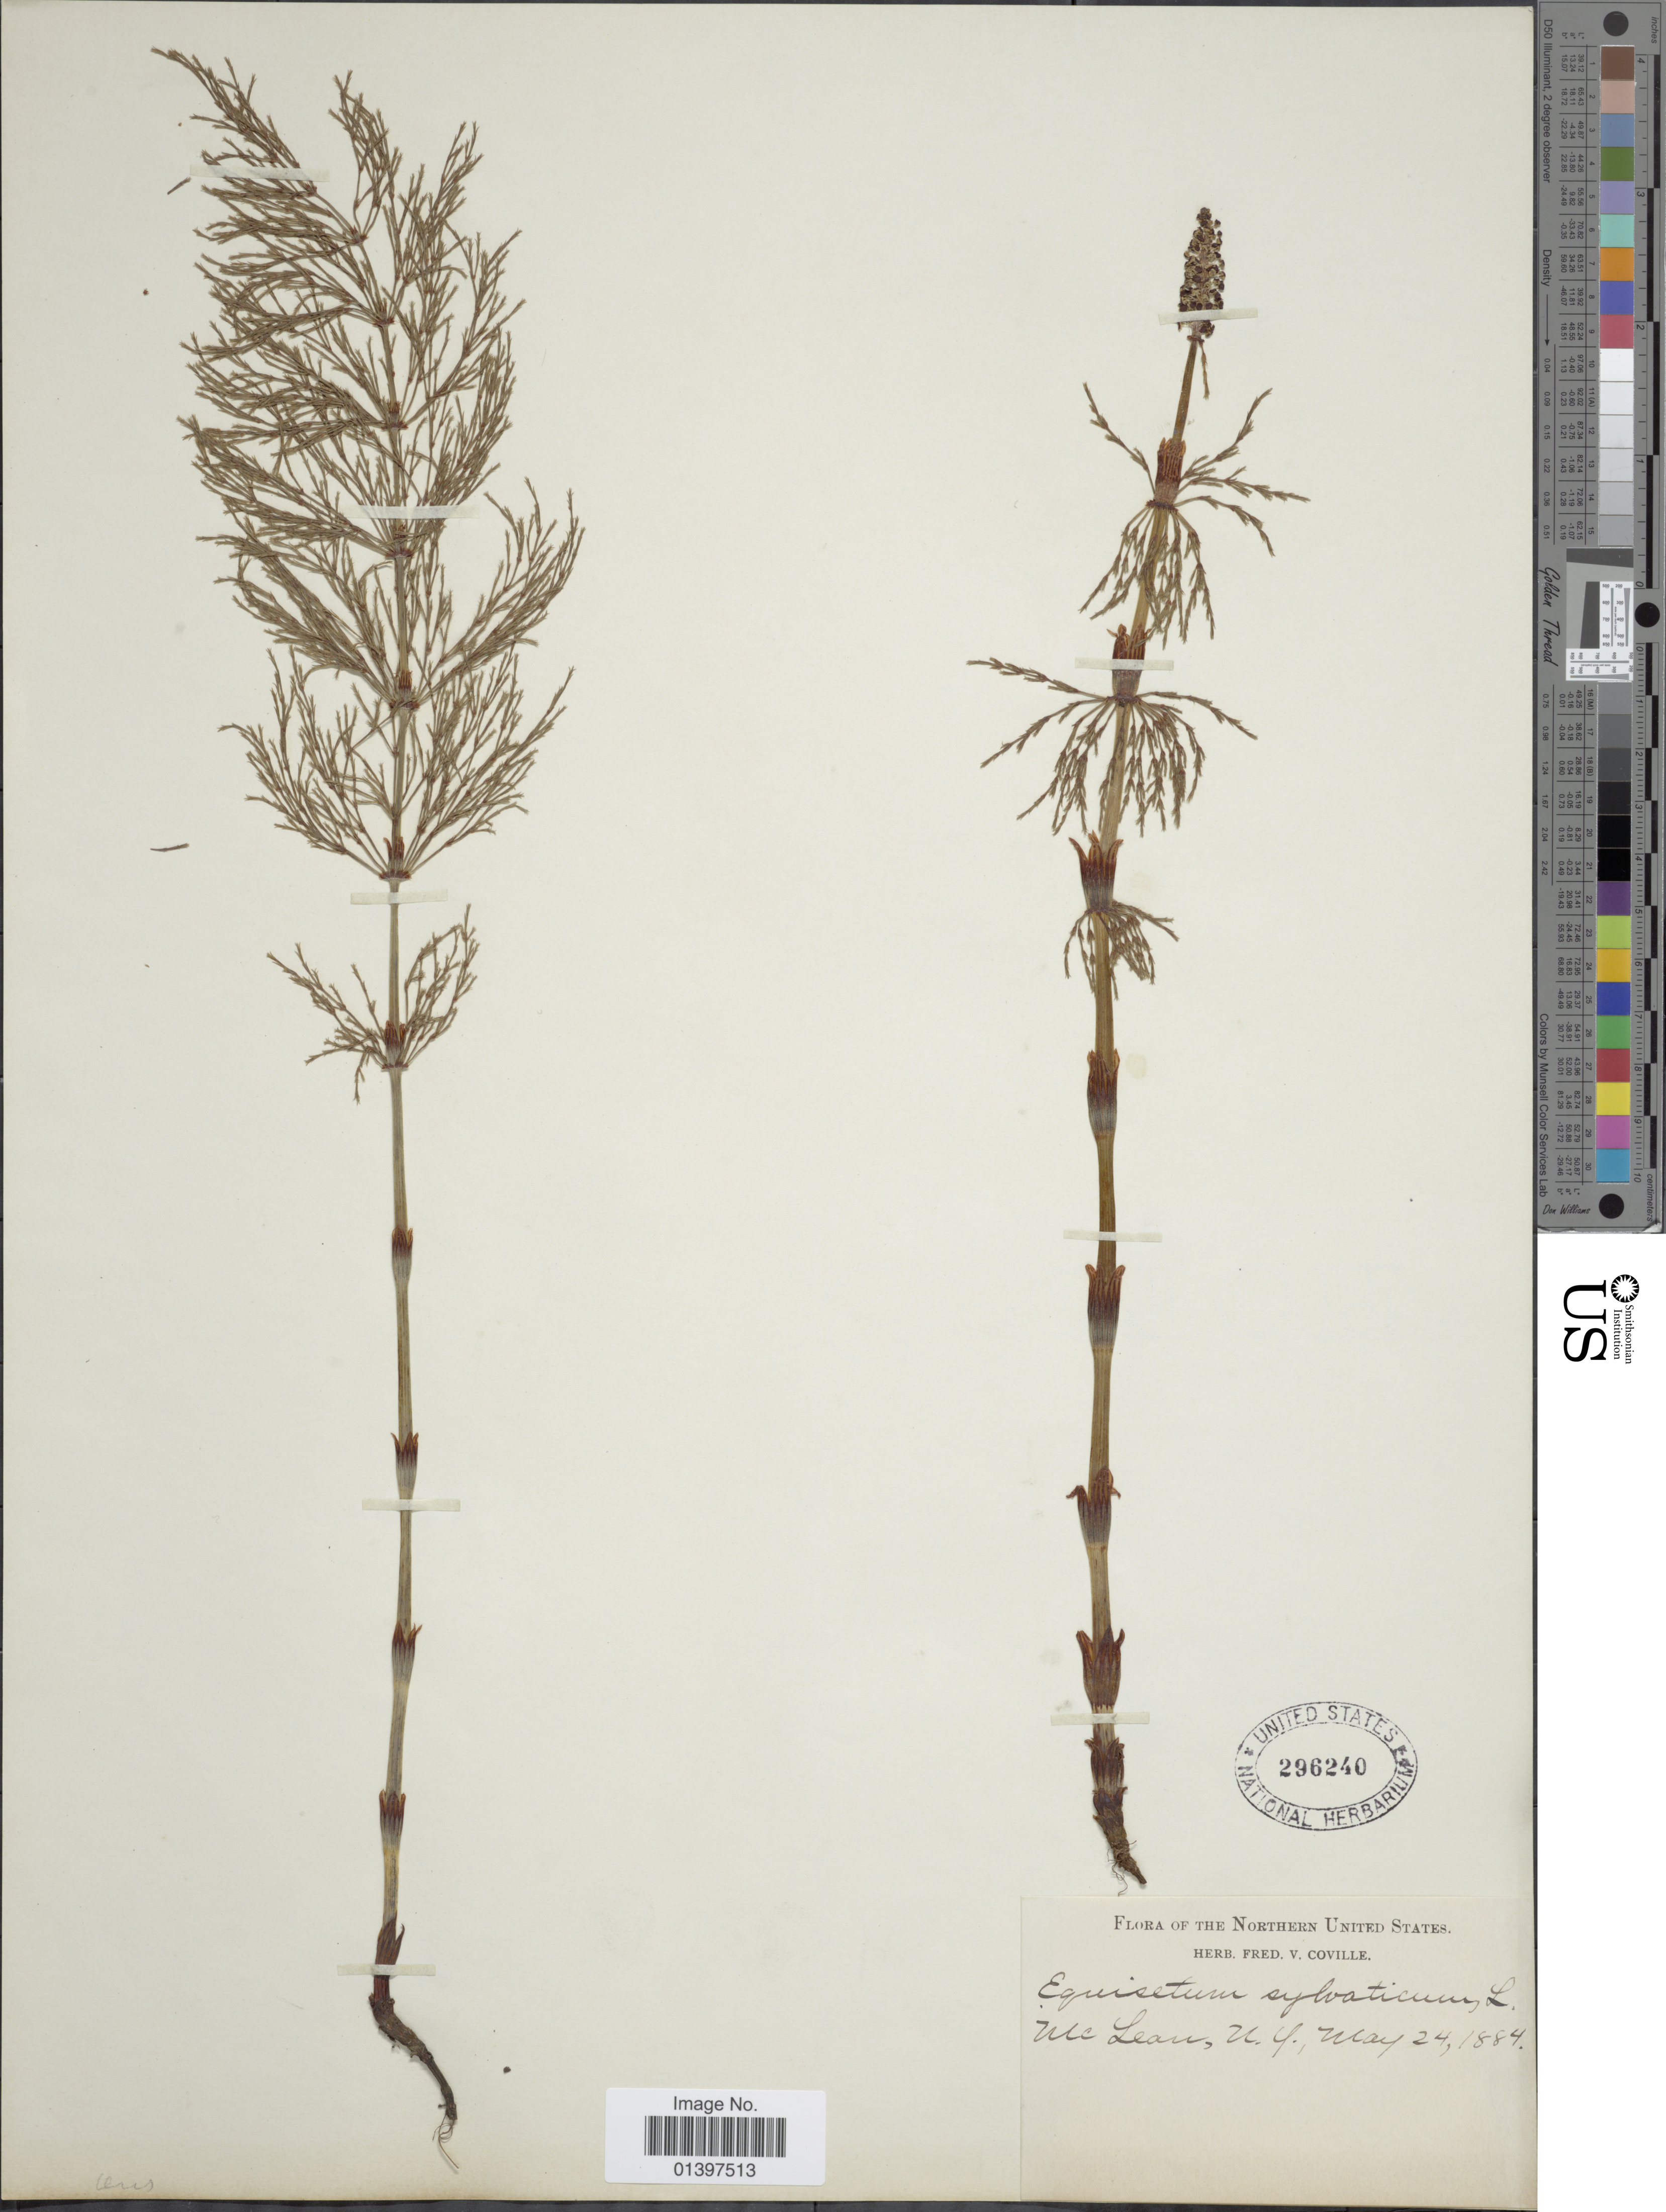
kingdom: Plantae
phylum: Tracheophyta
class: Polypodiopsida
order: Equisetales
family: Equisetaceae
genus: Equisetum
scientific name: Equisetum sylvaticum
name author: L.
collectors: -. McLean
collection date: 1884-05-24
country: United States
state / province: New York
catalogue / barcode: US 296240